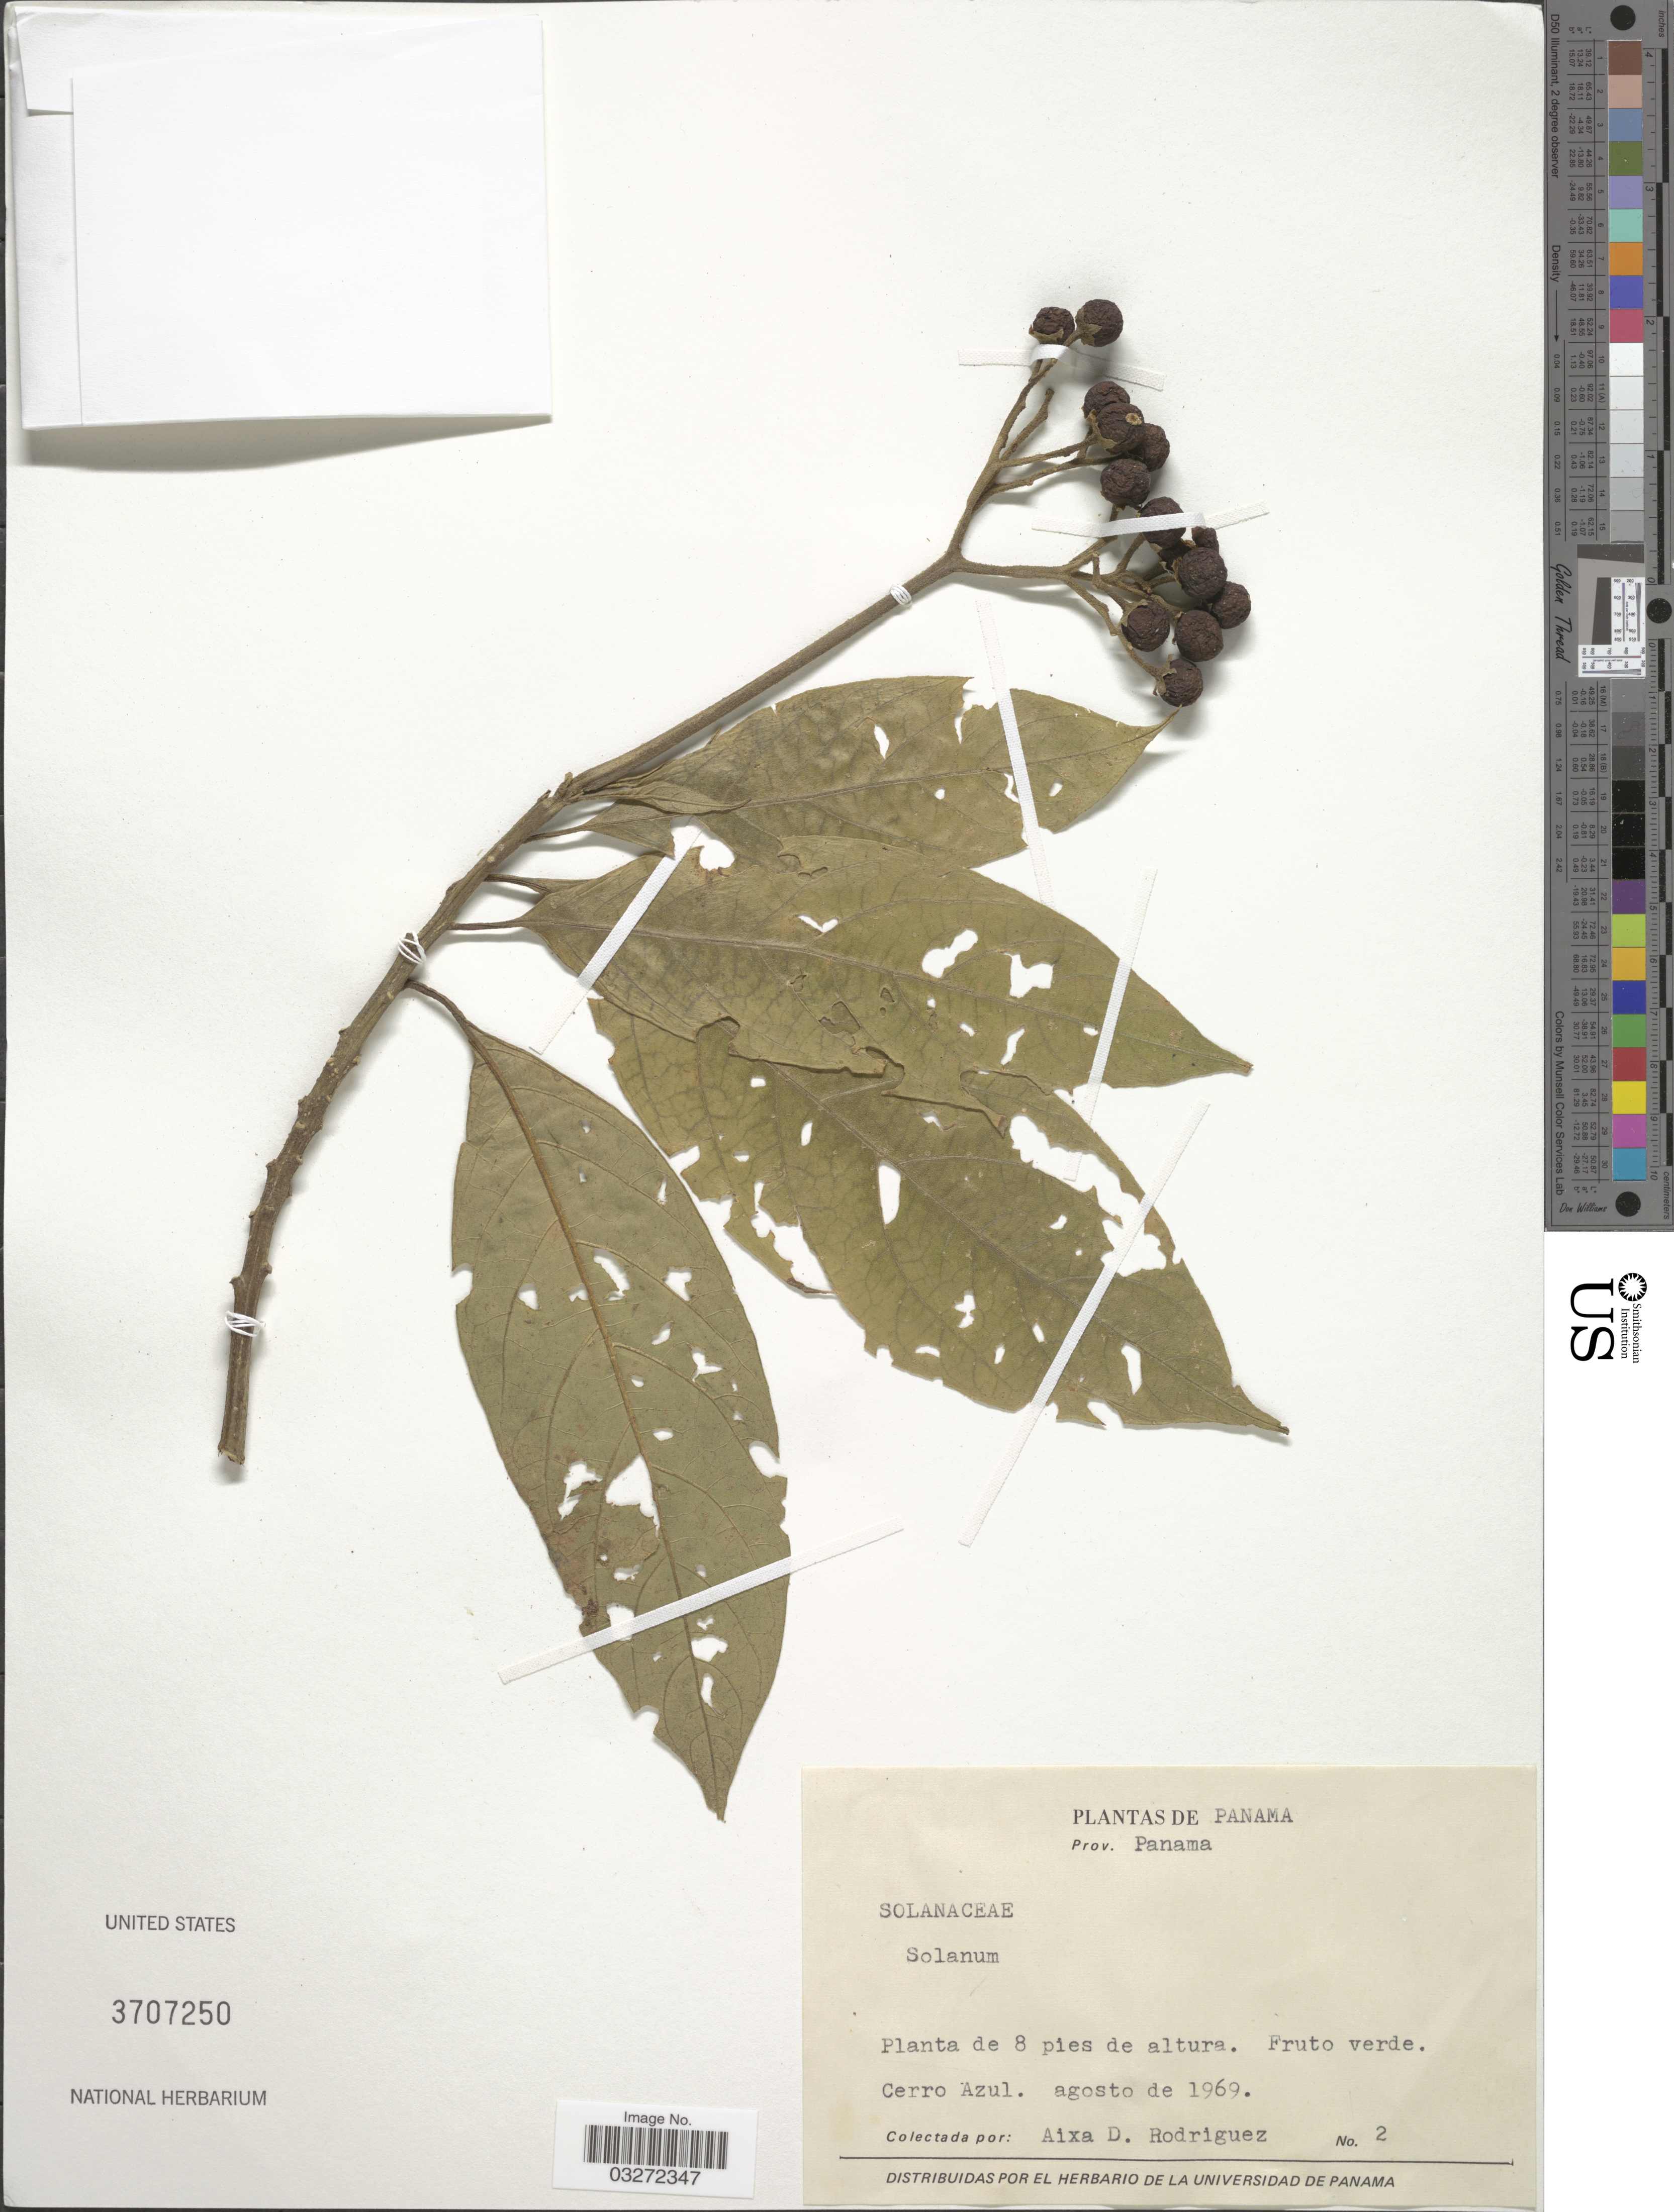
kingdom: Plantae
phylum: Tracheophyta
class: Magnoliopsida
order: Solanales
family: Solanaceae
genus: Solanum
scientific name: Solanum sp.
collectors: A. Rodríguez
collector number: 2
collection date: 1969-08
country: Panama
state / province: Panamá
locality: Cerro Azul.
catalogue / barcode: US 3707250